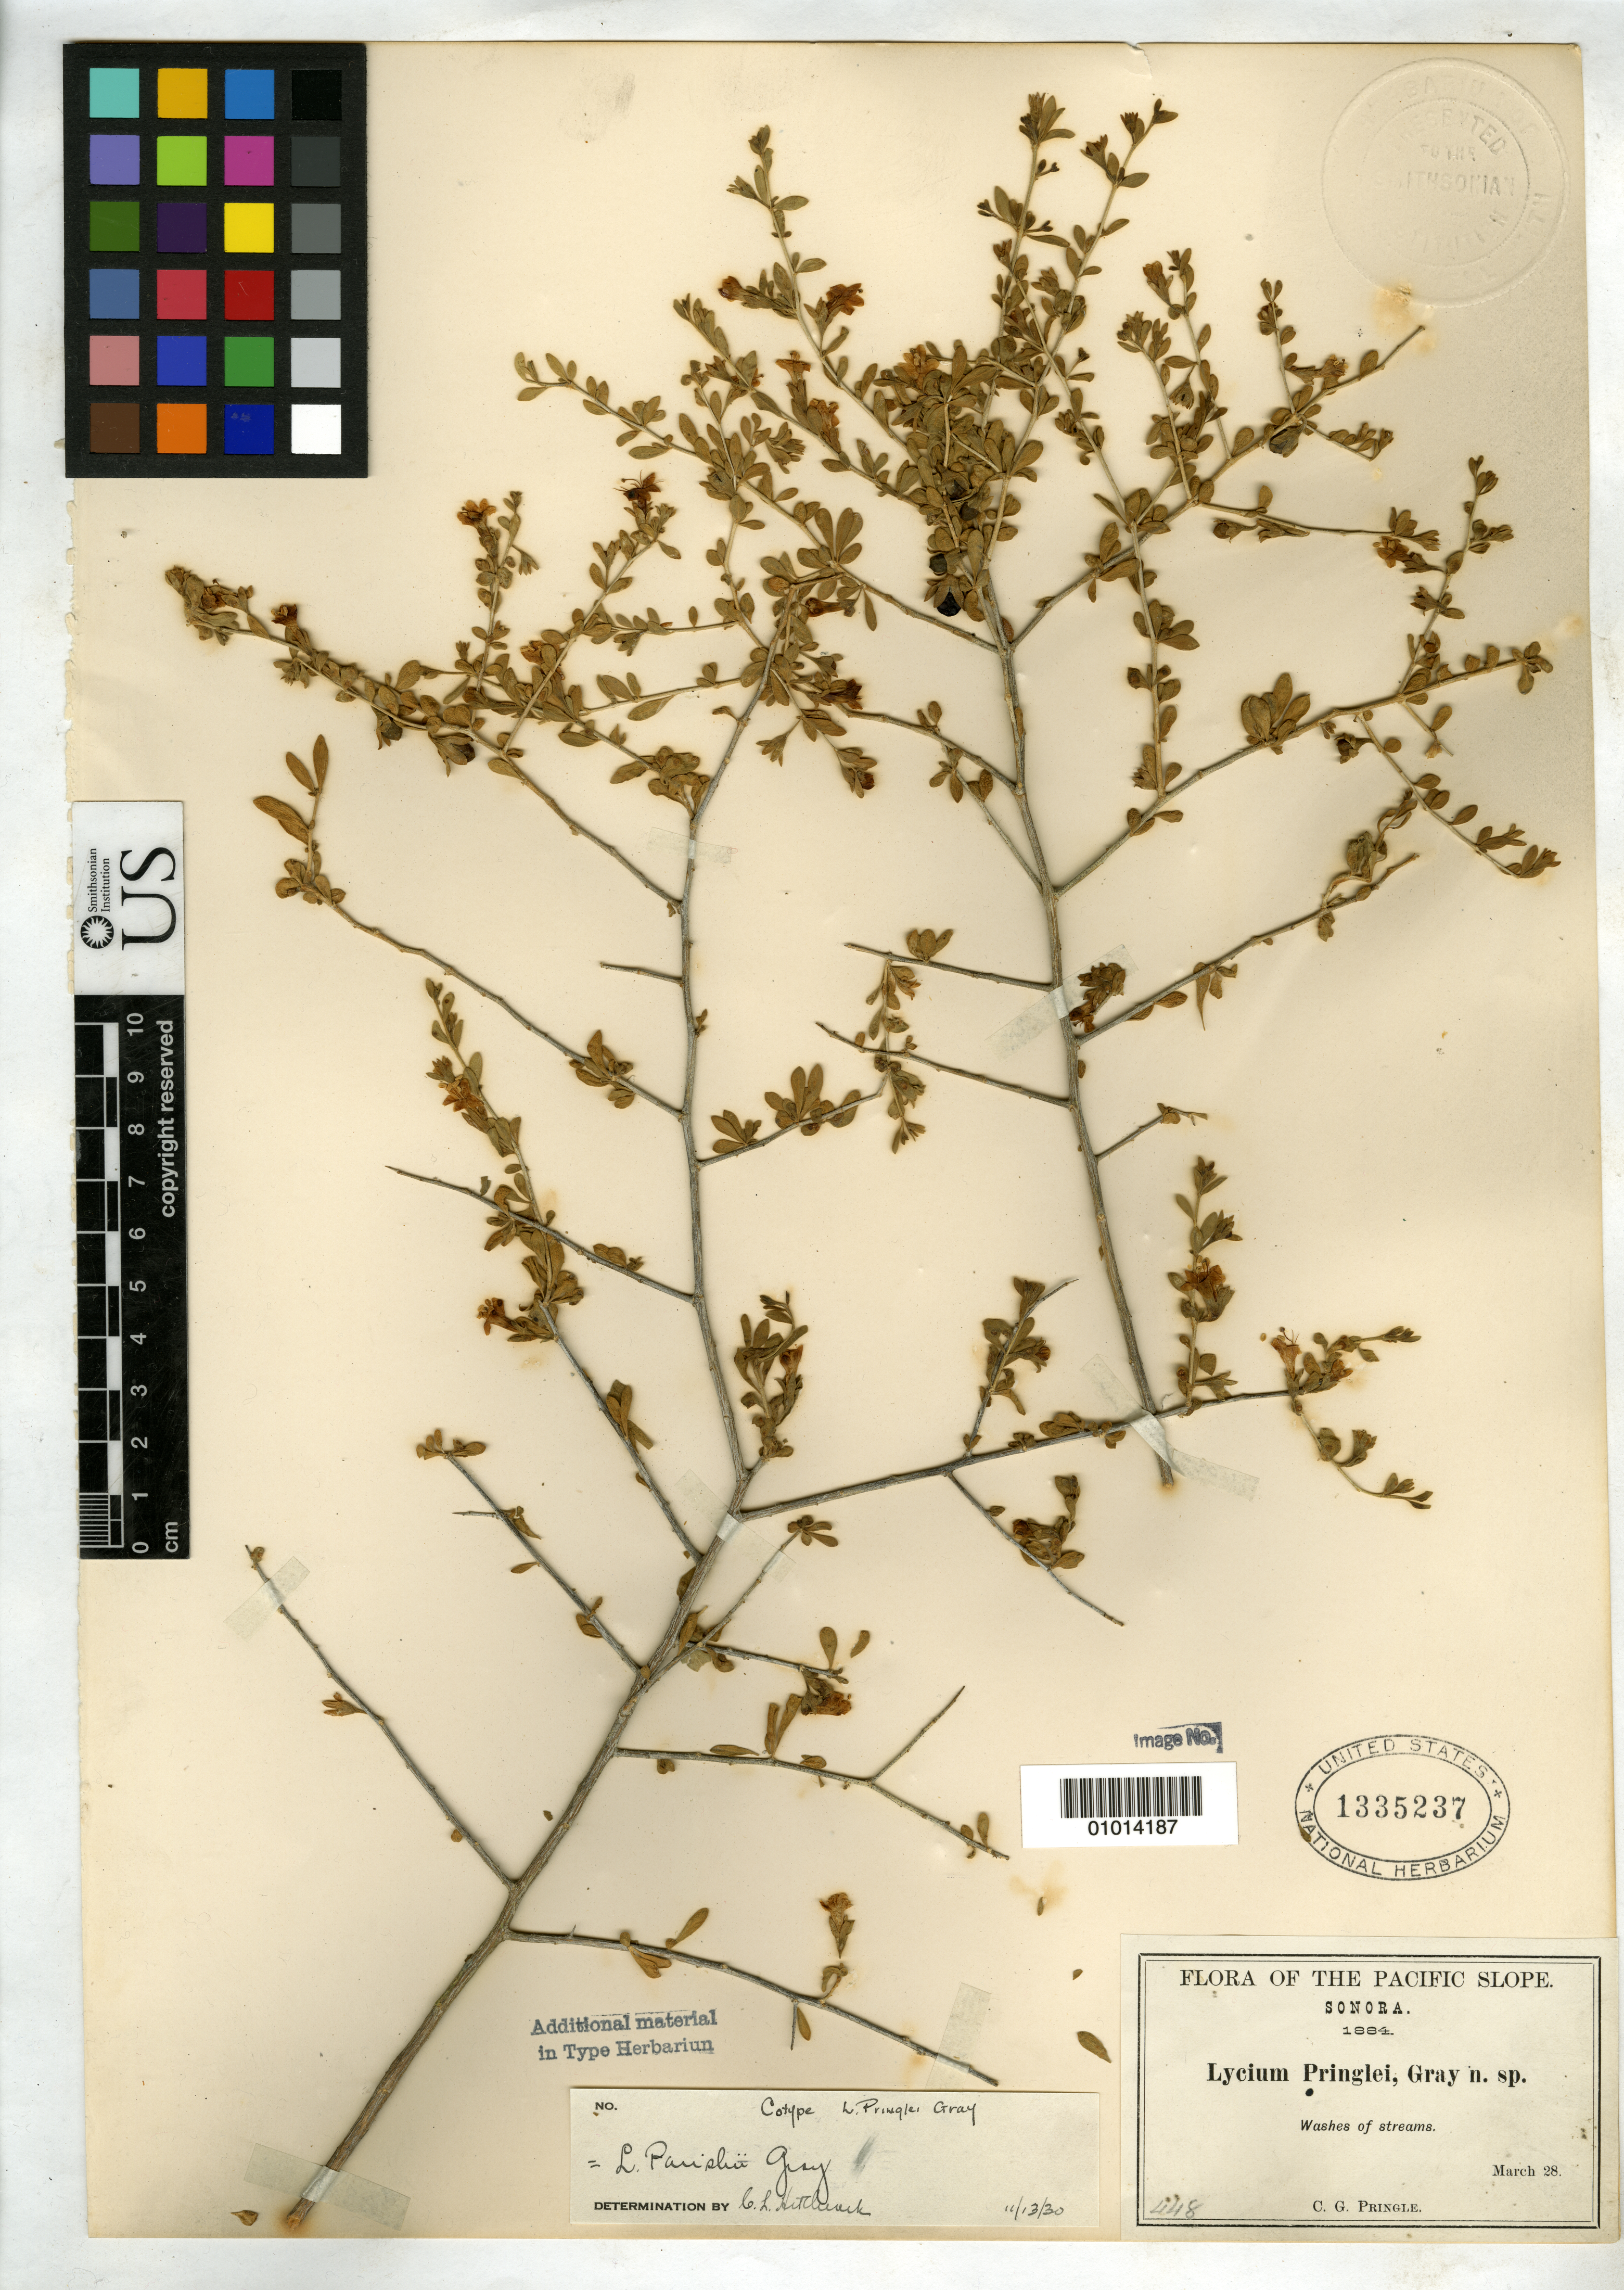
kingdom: Plantae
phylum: Tracheophyta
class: Magnoliopsida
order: Solanales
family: Solanaceae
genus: Lycium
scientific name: Lycium pringlei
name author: A. Gray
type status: Type Collection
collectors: C. G. Pringle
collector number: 448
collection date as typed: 28 Mar 1884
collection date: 1884-03-28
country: Mexico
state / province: Sonora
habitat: Washes of streams.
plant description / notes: Specimen ex John Donnell Smith herbarium.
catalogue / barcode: US 1335237